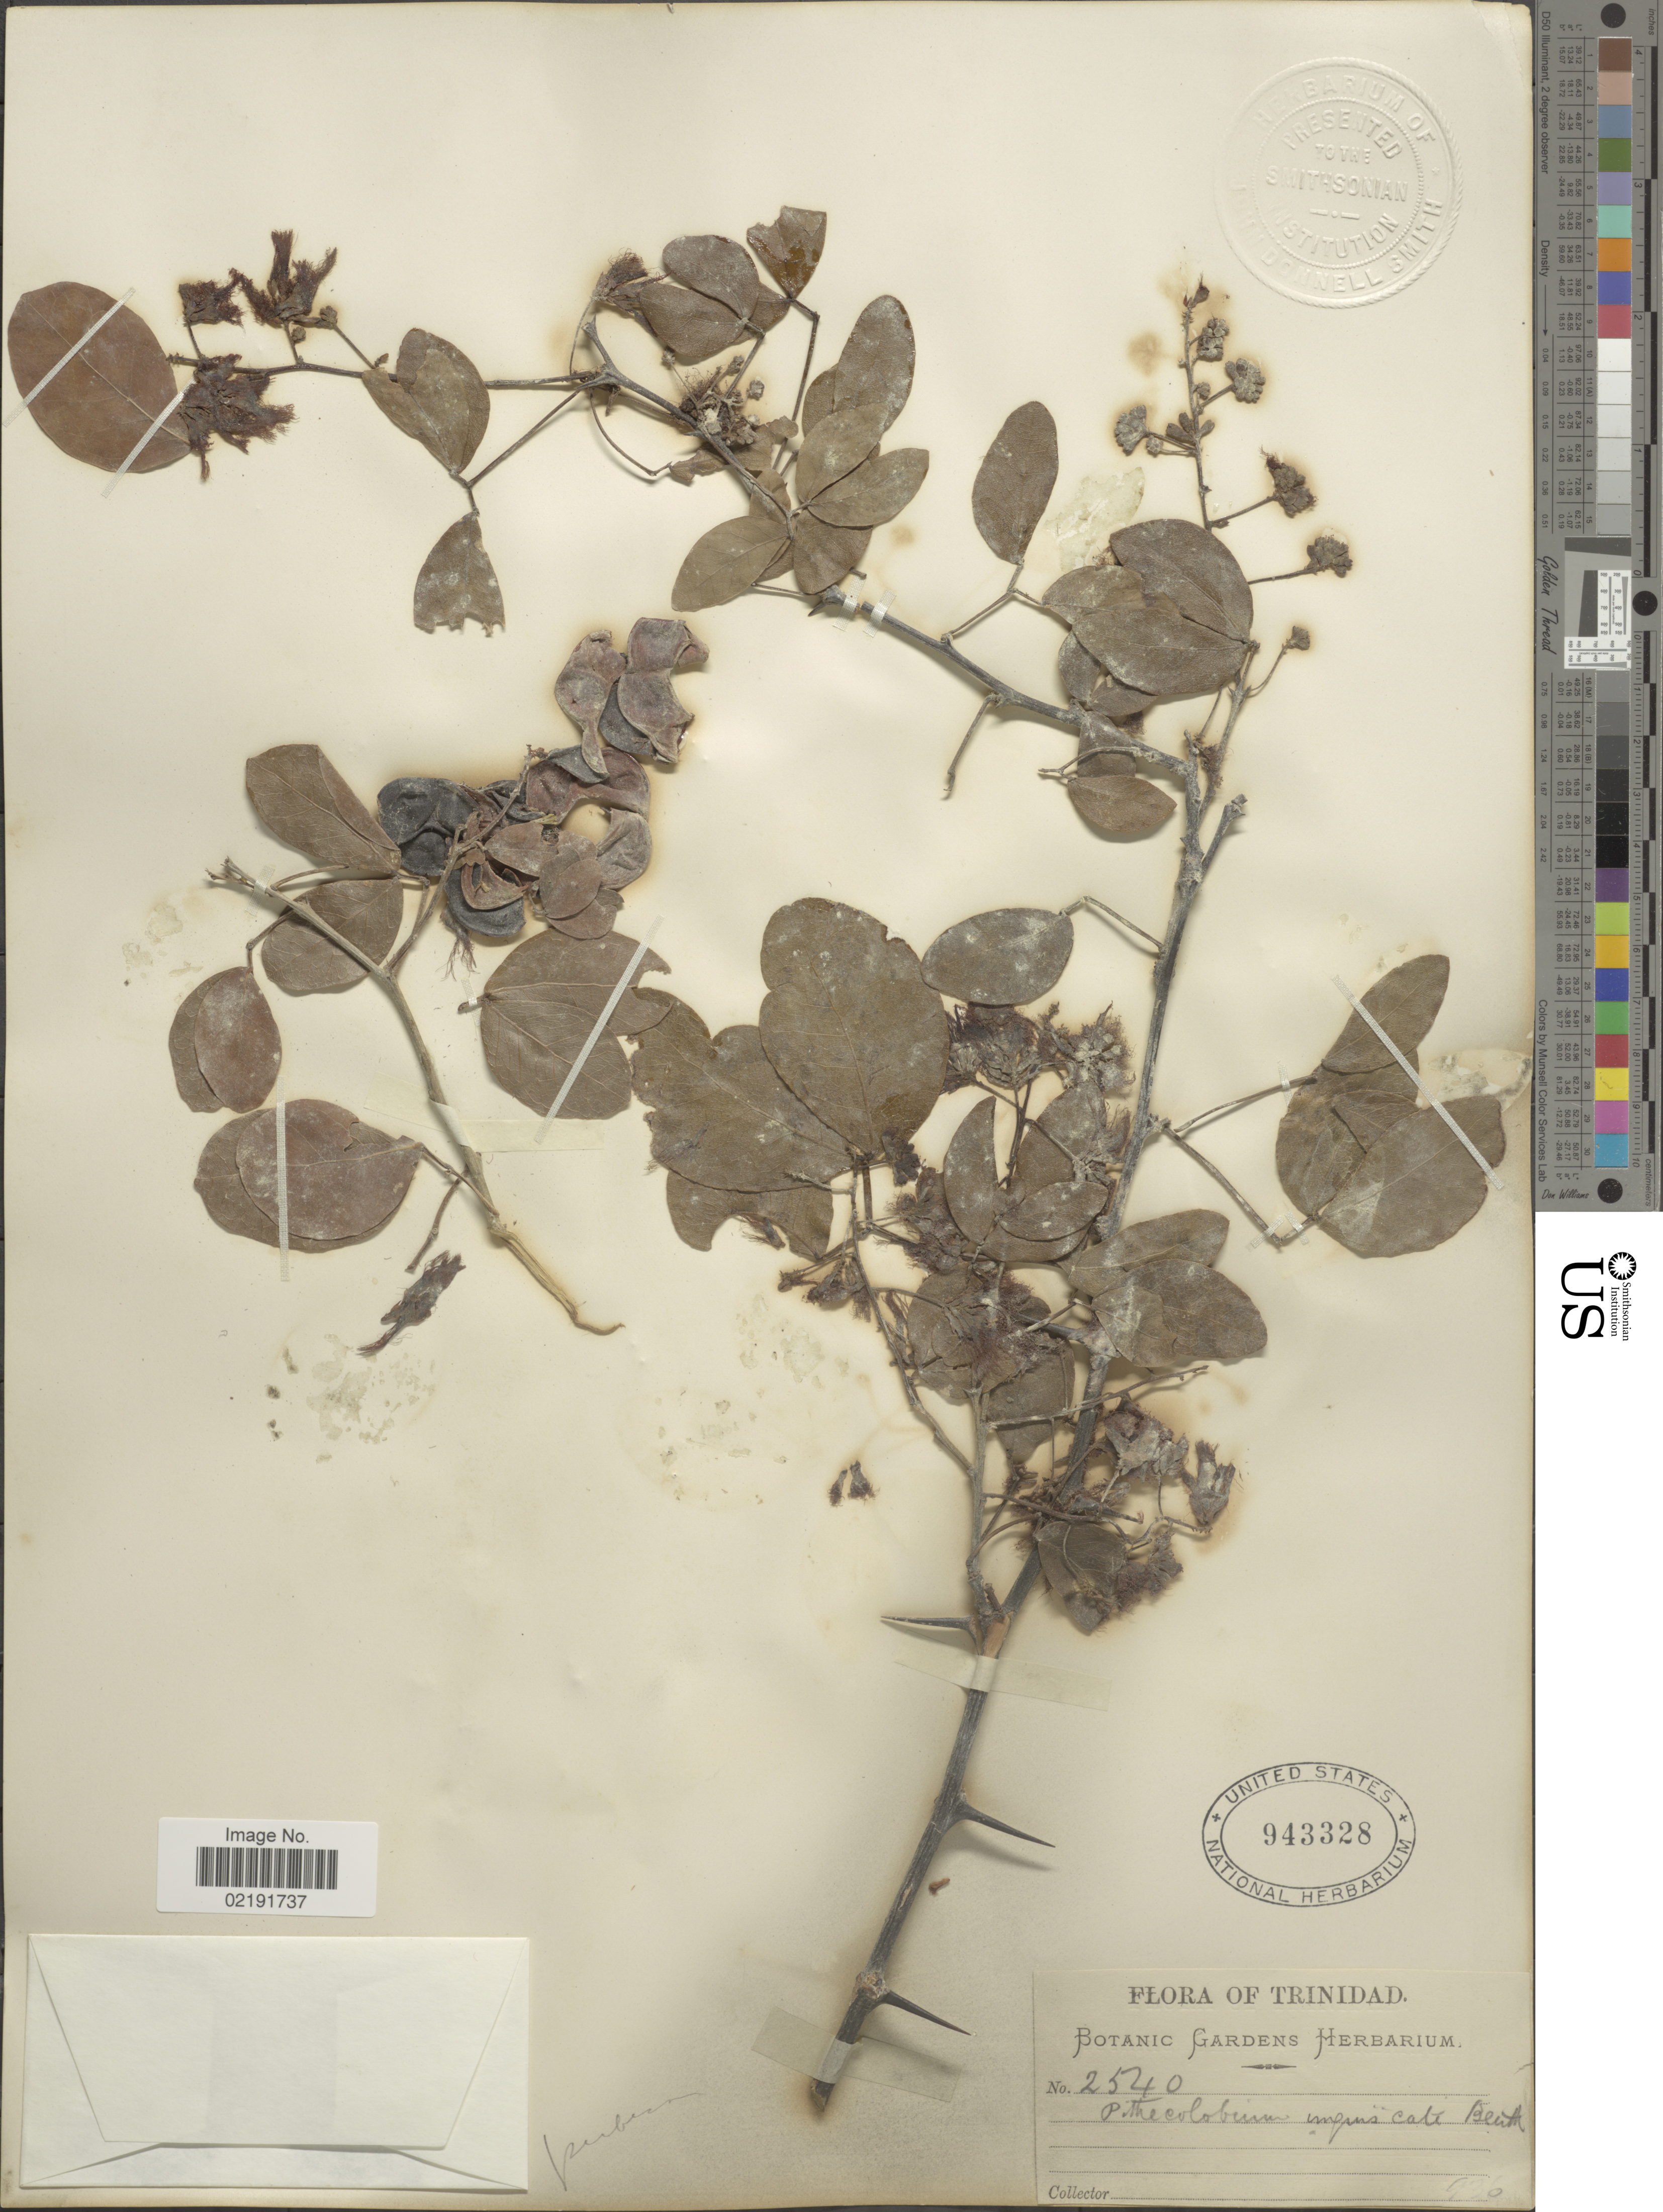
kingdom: Plantae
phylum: Tracheophyta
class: Magnoliopsida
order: Fabales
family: Fabaceae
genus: Pithecellobium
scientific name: Pithecellobium unguis-cati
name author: (L.) Benth.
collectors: Botanic Gardens Herbarium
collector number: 2540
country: Trinidad and Tobago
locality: Trinidad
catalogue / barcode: US 943328